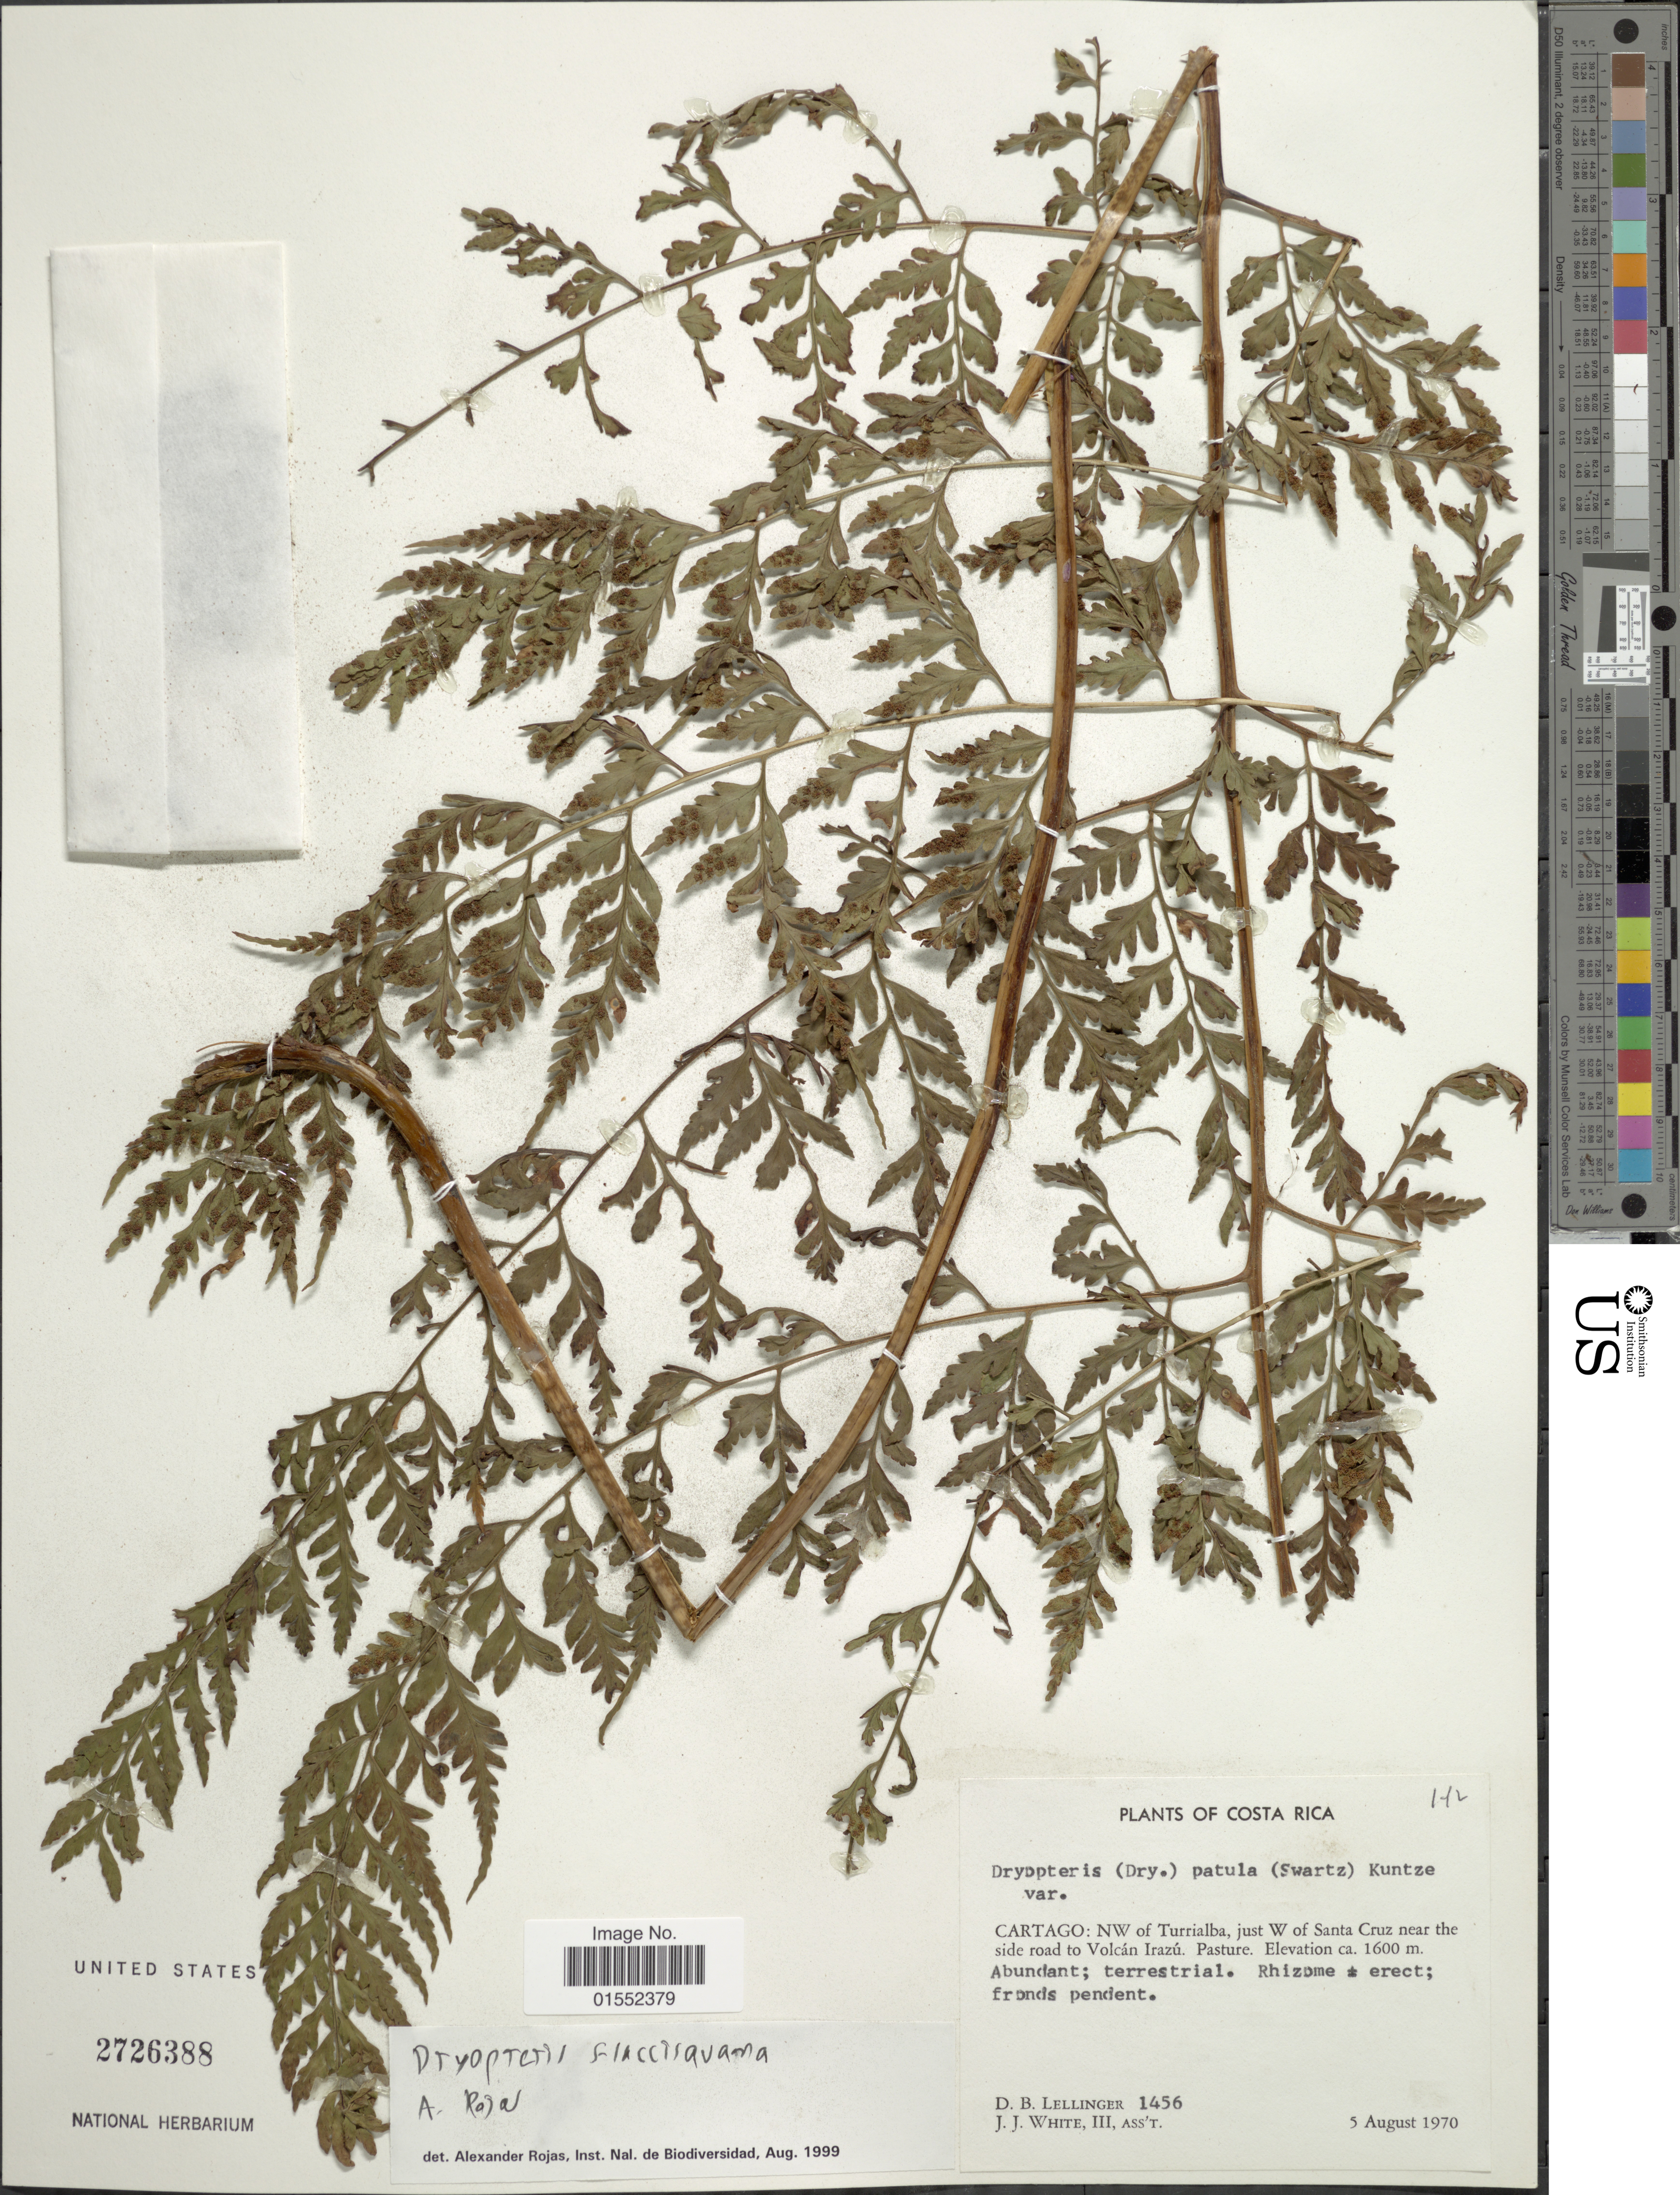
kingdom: Plantae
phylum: Tracheophyta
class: Polypodiopsida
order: Polypodiales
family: Dryopteridaceae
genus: Dryopteris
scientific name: Dryopteris flaccisquama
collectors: D. B. Lellinger & J. J. White III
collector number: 1456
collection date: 1970-08-05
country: Costa Rica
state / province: Cartago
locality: NW of Turrialba, just W of Santa Cruz near the side road to Volcán Irazú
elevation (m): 1600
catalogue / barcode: US 2726388